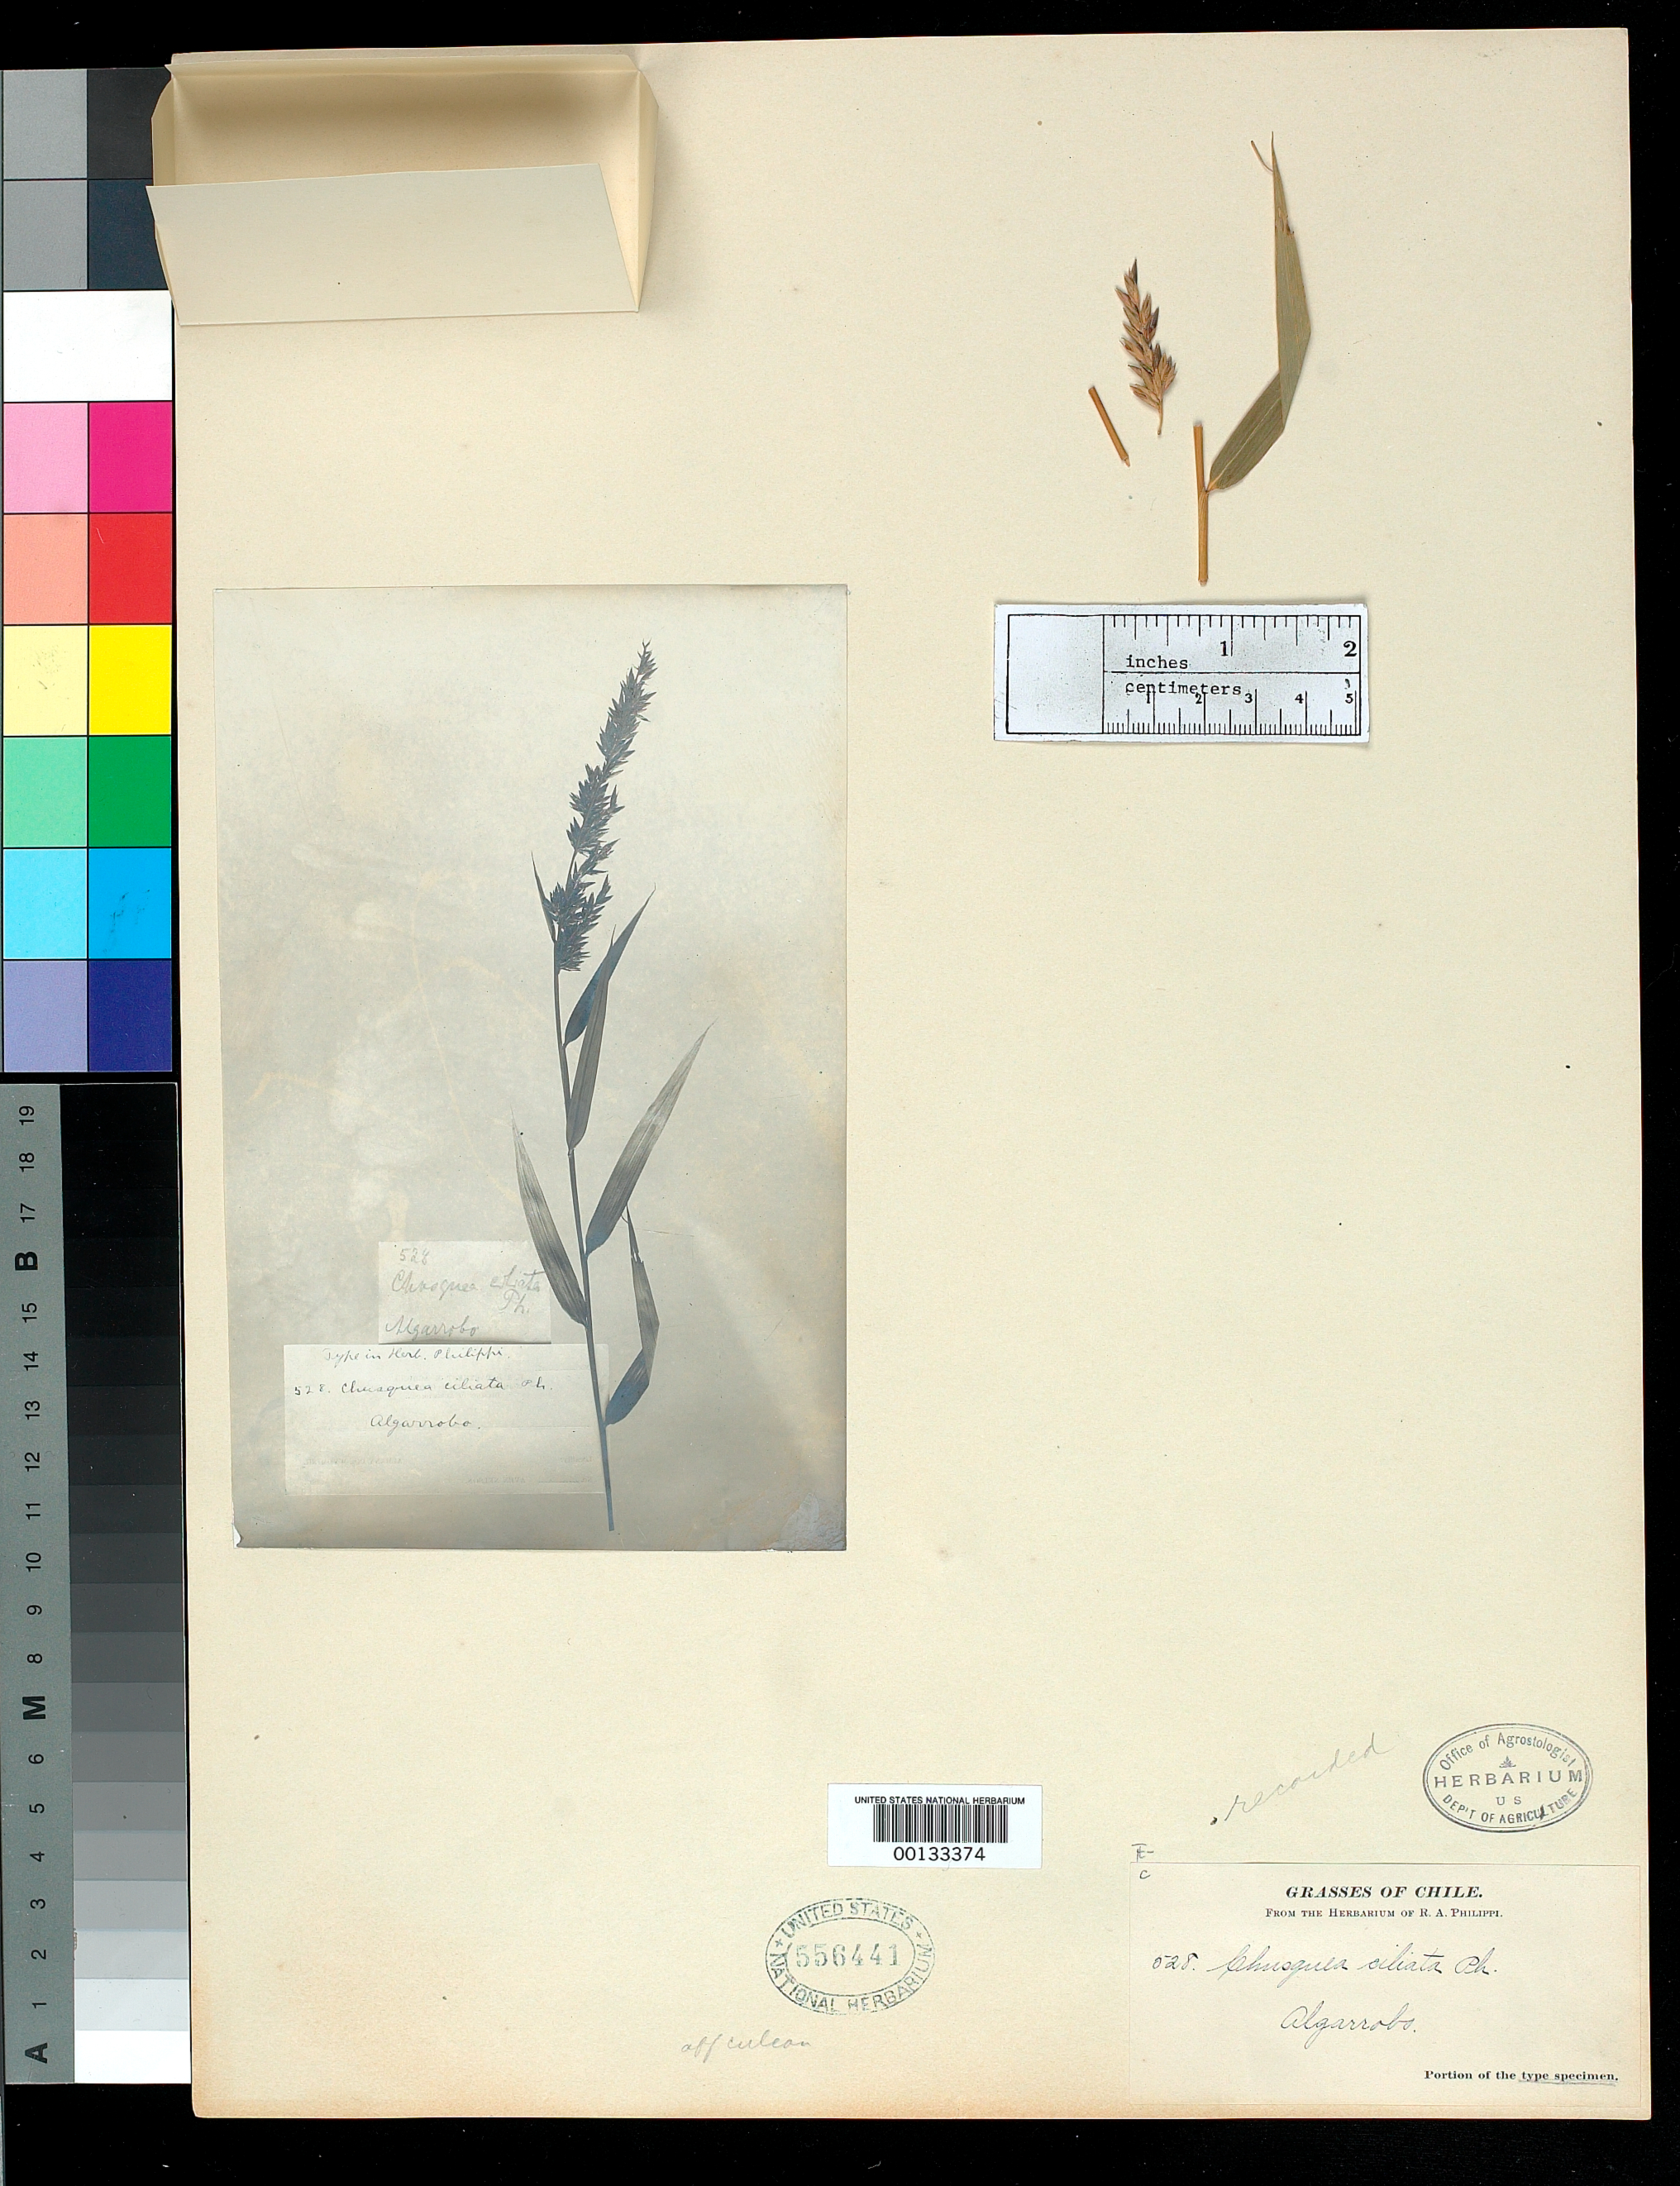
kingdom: Plantae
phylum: Tracheophyta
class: Liliopsida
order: Poales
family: Poaceae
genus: Chusquea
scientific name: Chusquea ciliata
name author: Phil.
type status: Type Material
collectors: R. A. Philippi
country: Chile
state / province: Región Metropolitana (RM)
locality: Algarrobo.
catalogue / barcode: US 556441